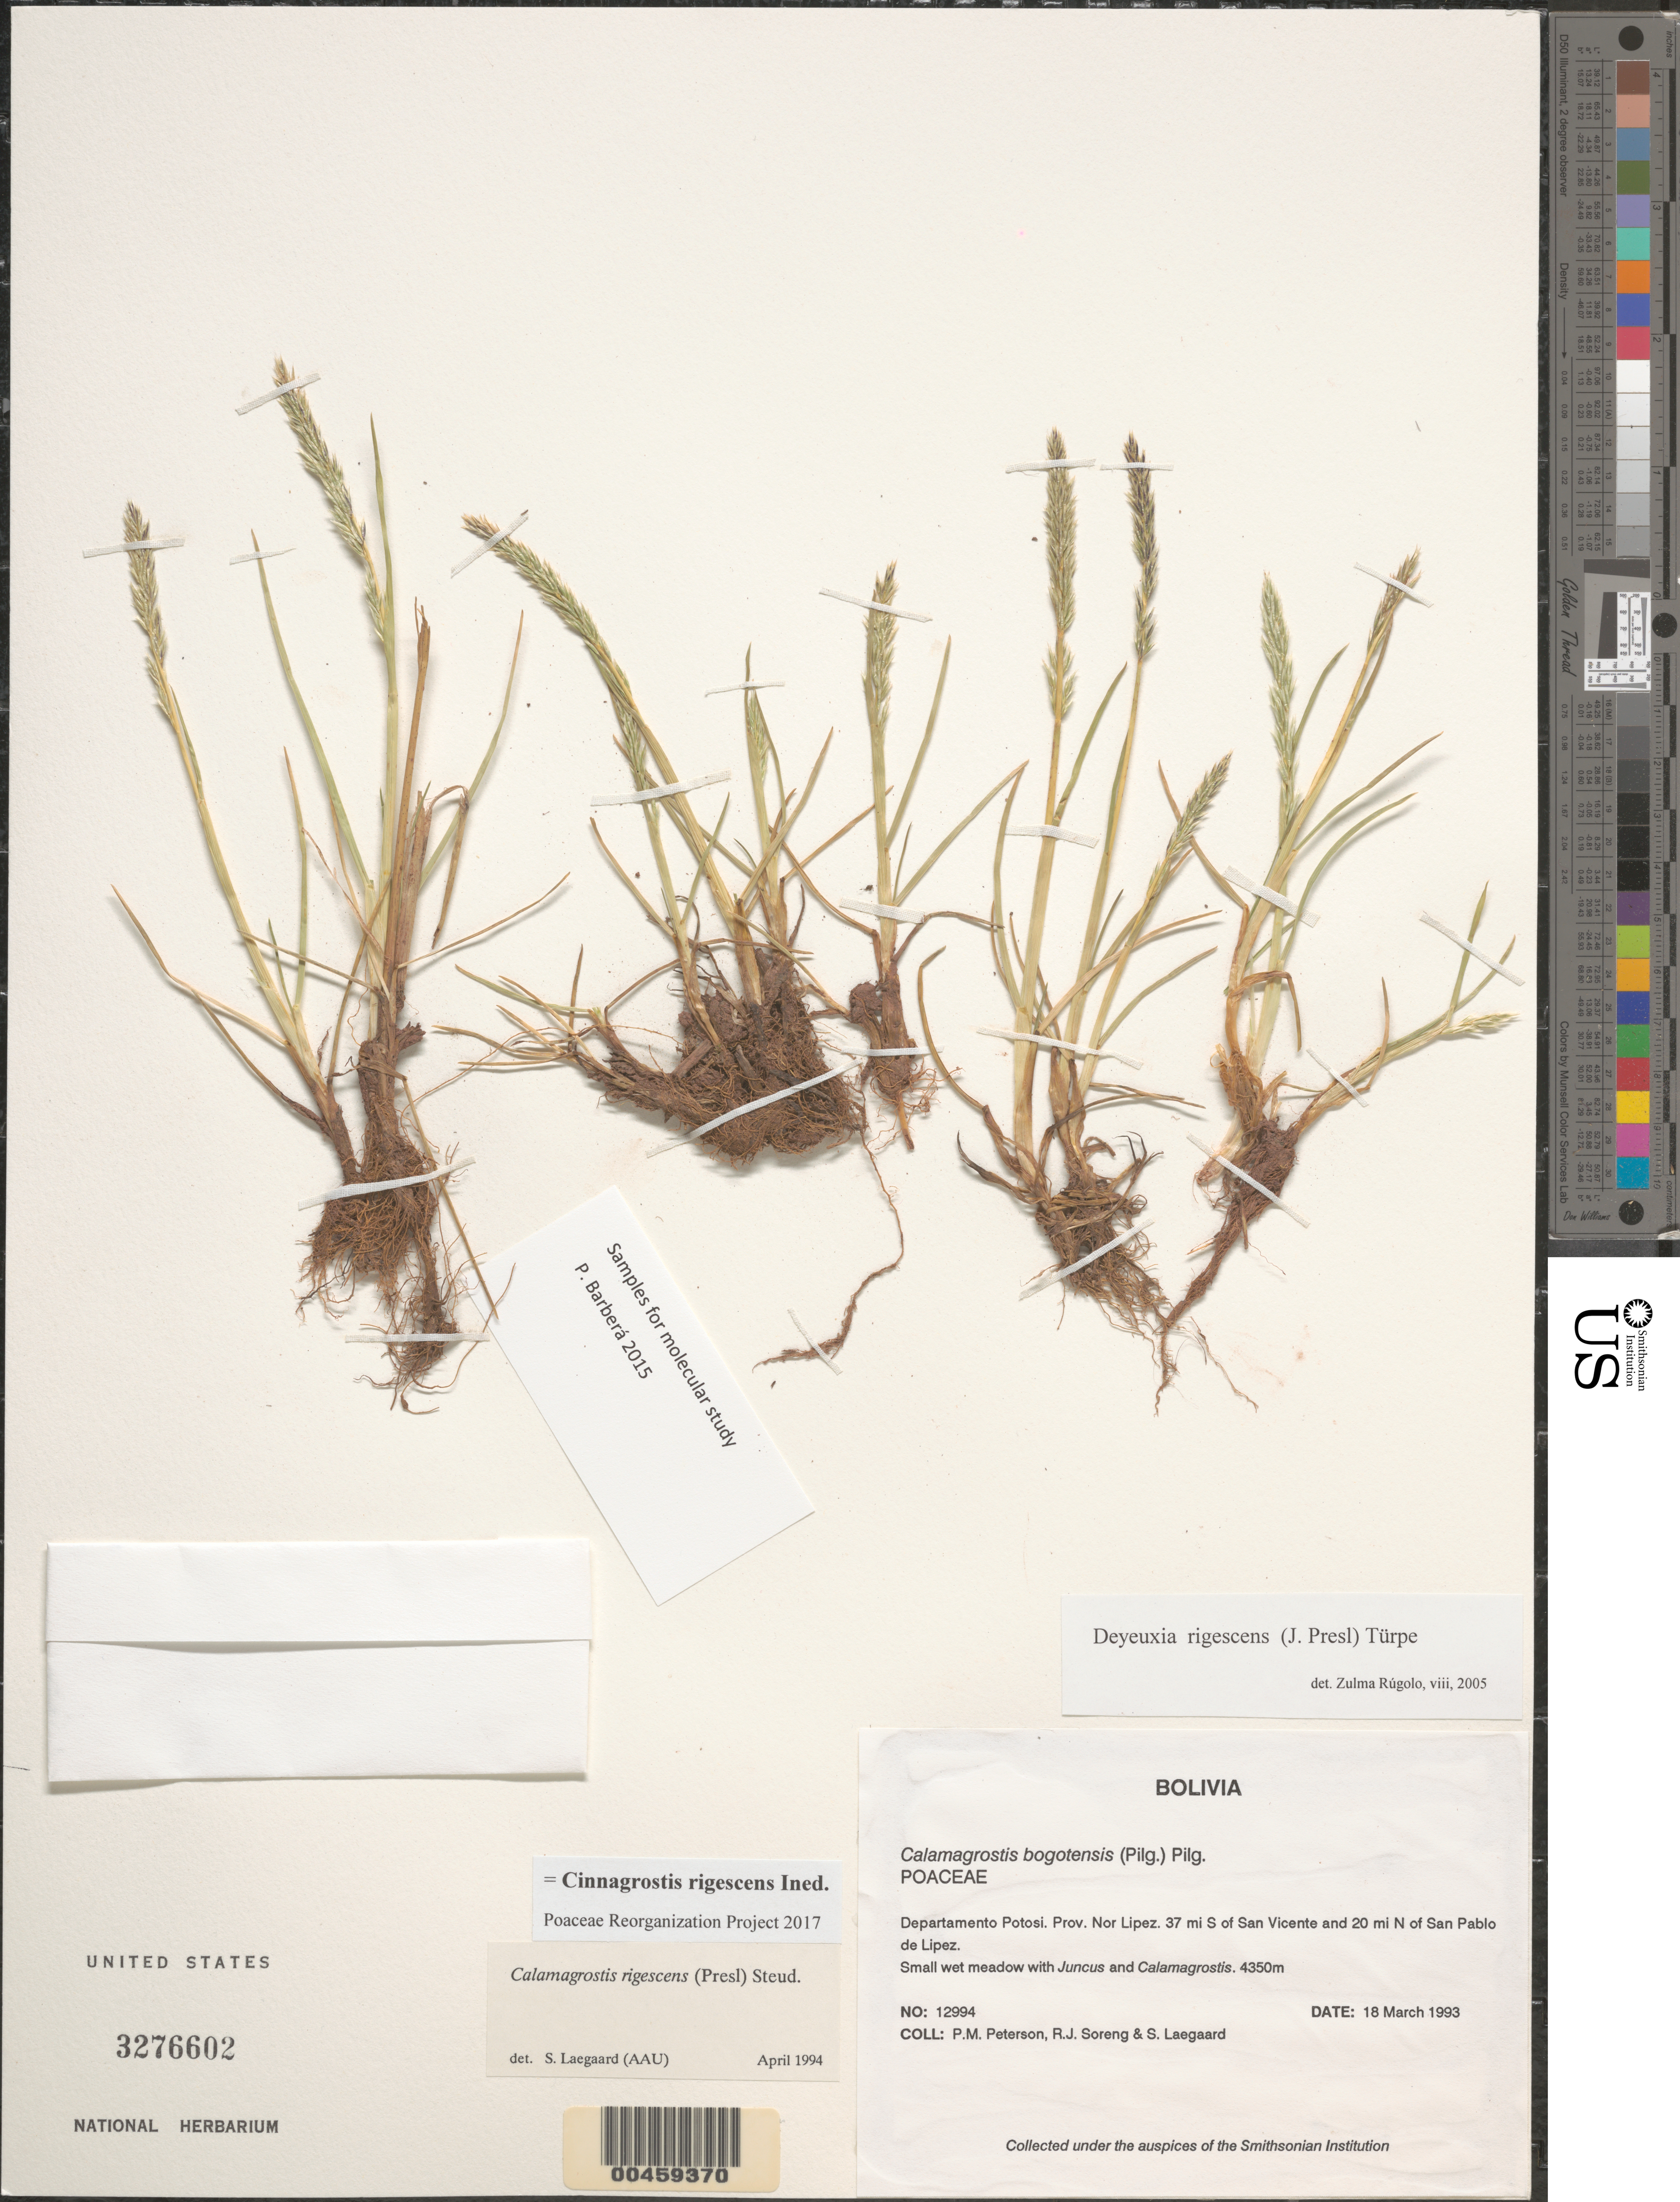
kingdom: Plantae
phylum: Tracheophyta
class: Liliopsida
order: Poales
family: Poaceae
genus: Cinnagrostis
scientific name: Cinnagrostis rigescens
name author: (J. Presl) P.M. Peterson et al.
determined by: Poaceae Reorganization Project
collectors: P. M. Peterson, R. J. Soreng & S. Lægaard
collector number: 12994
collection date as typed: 18 Mar 1993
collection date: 1993-03-18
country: Bolivia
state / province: Potosí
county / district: Nor Lípez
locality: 14 mi S of San Vicente and 43 mi N of San Pablo de Lipez.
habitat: Small wet meadow with Juncus and Calamagrostis.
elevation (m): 4350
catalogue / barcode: US 3276602